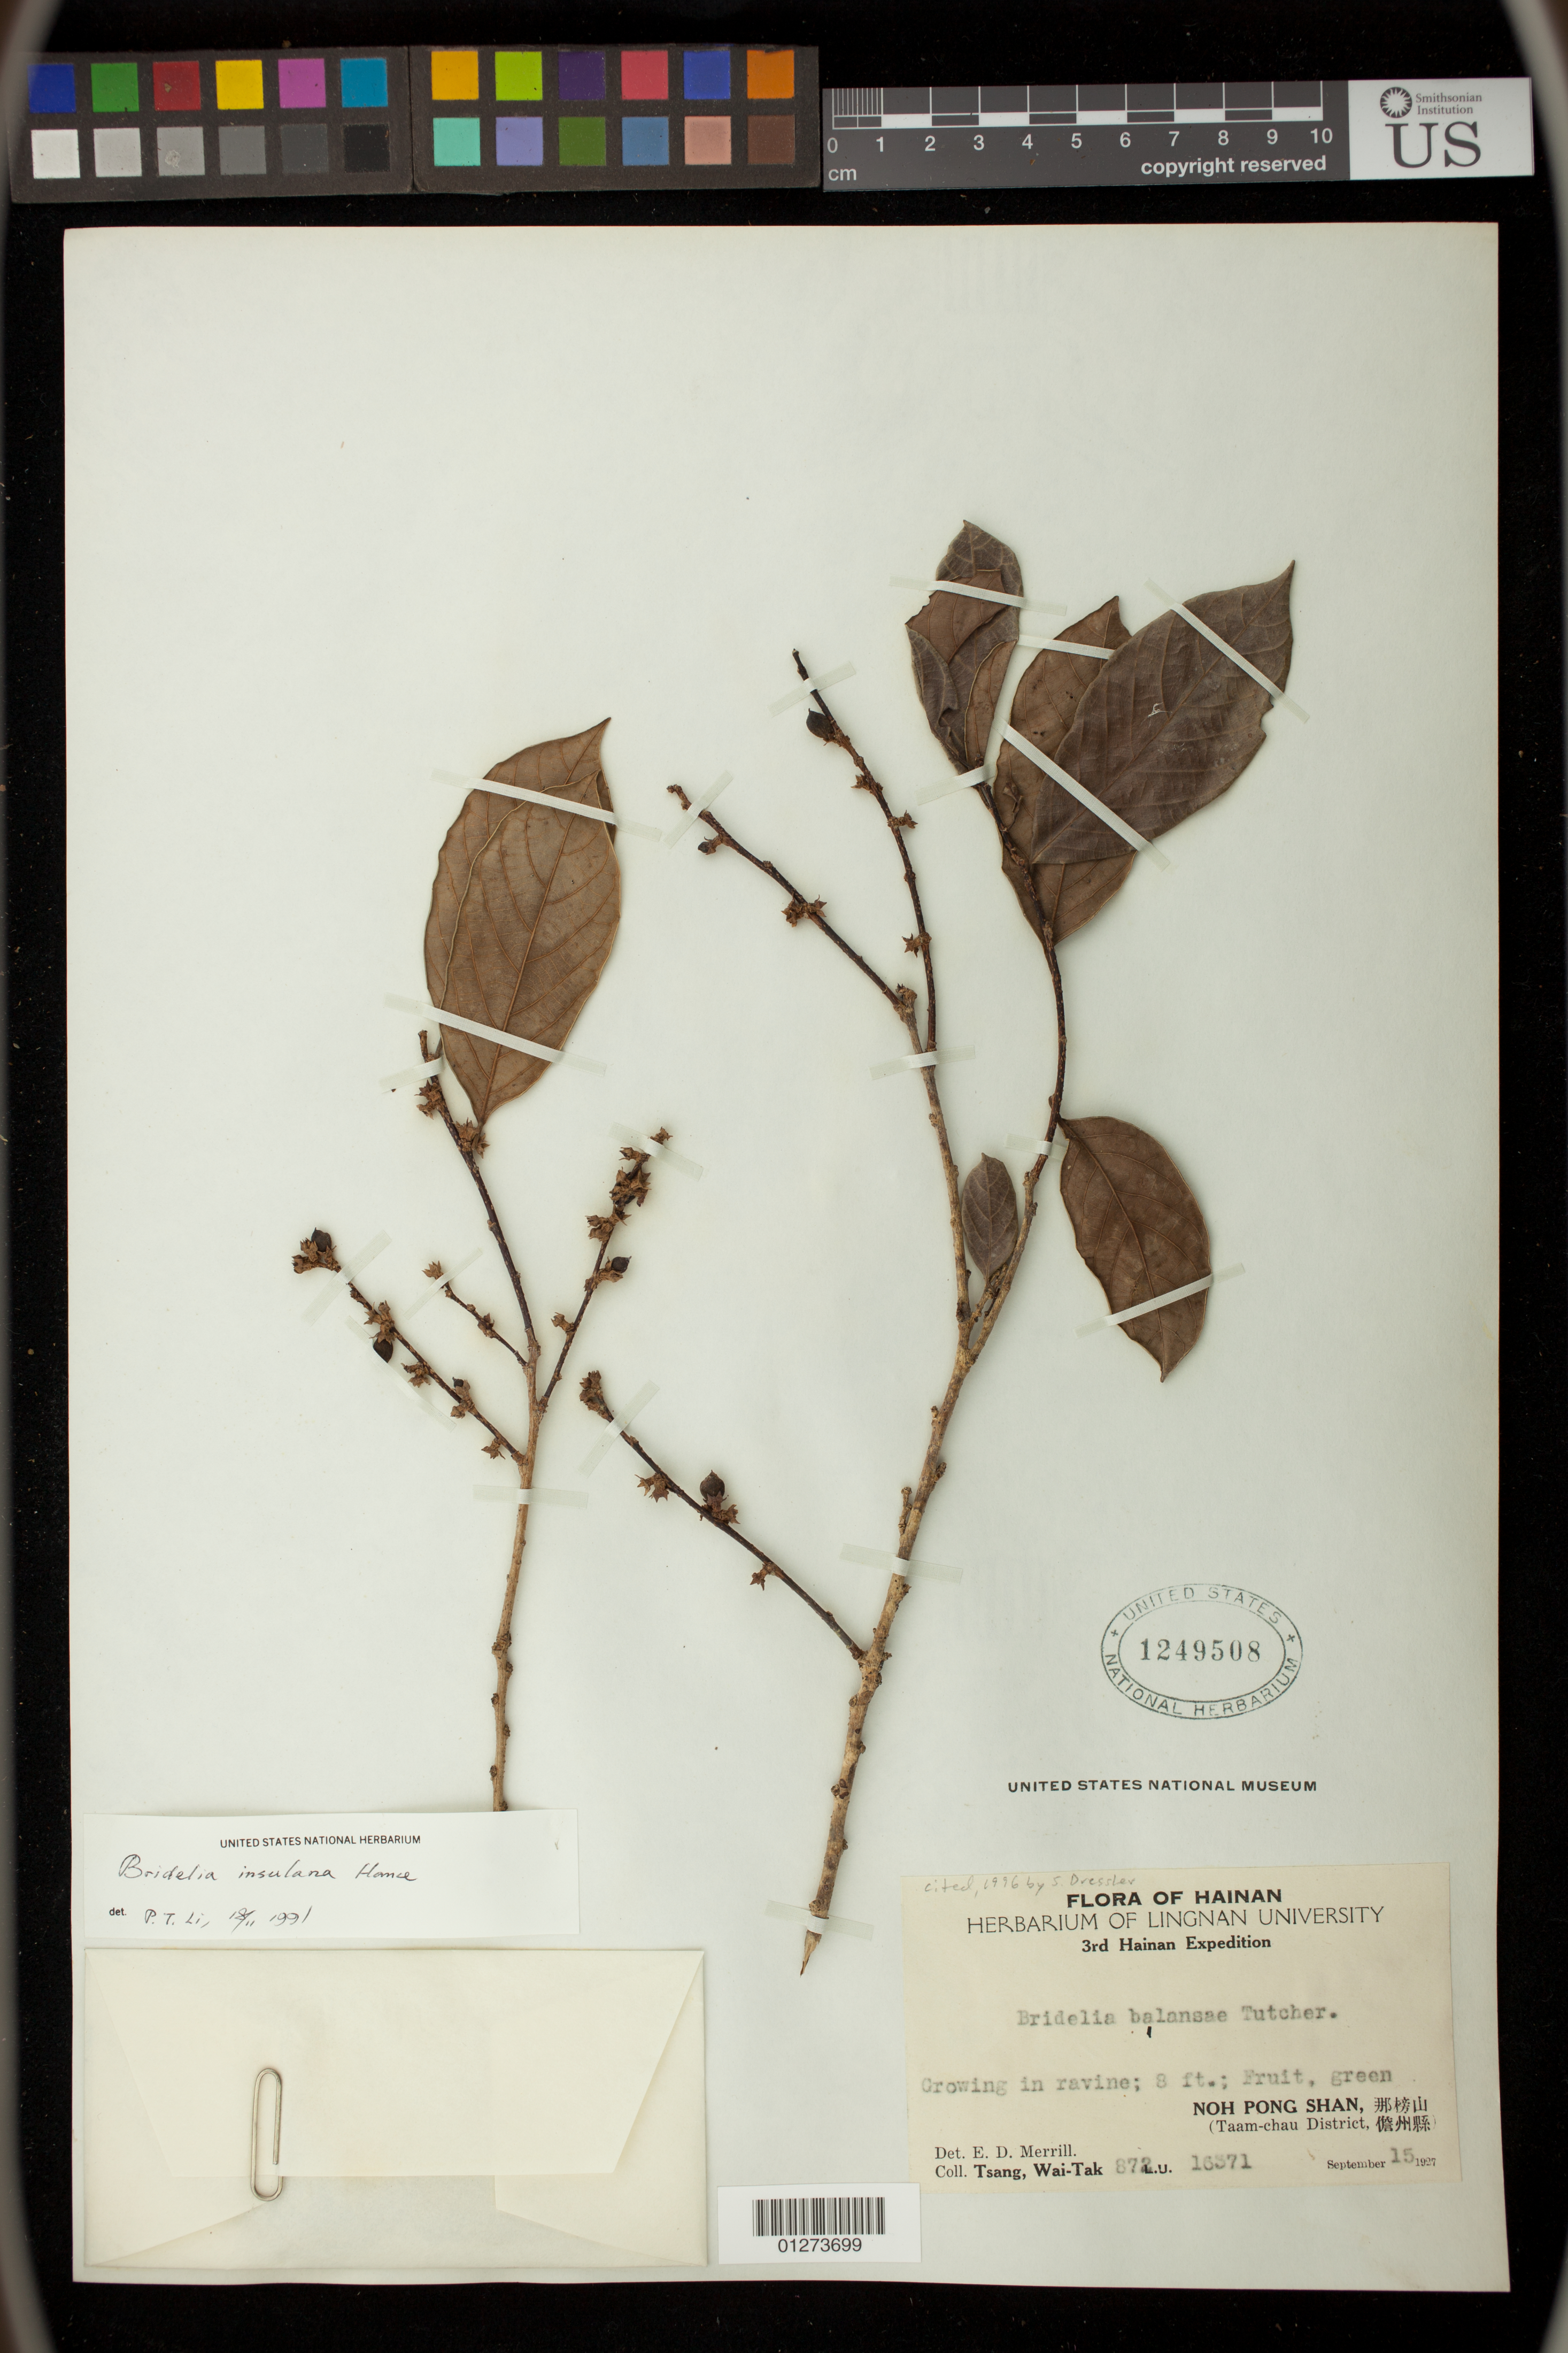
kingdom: Plantae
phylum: Tracheophyta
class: Magnoliopsida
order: Malpighiales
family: Phyllanthaceae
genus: Bridelia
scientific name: Bridelia balansae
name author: Tutcher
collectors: W. T. Tsang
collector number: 872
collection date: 1927-09-15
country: China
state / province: Hainan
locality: Noh Pong Shan.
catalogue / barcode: US 1249508